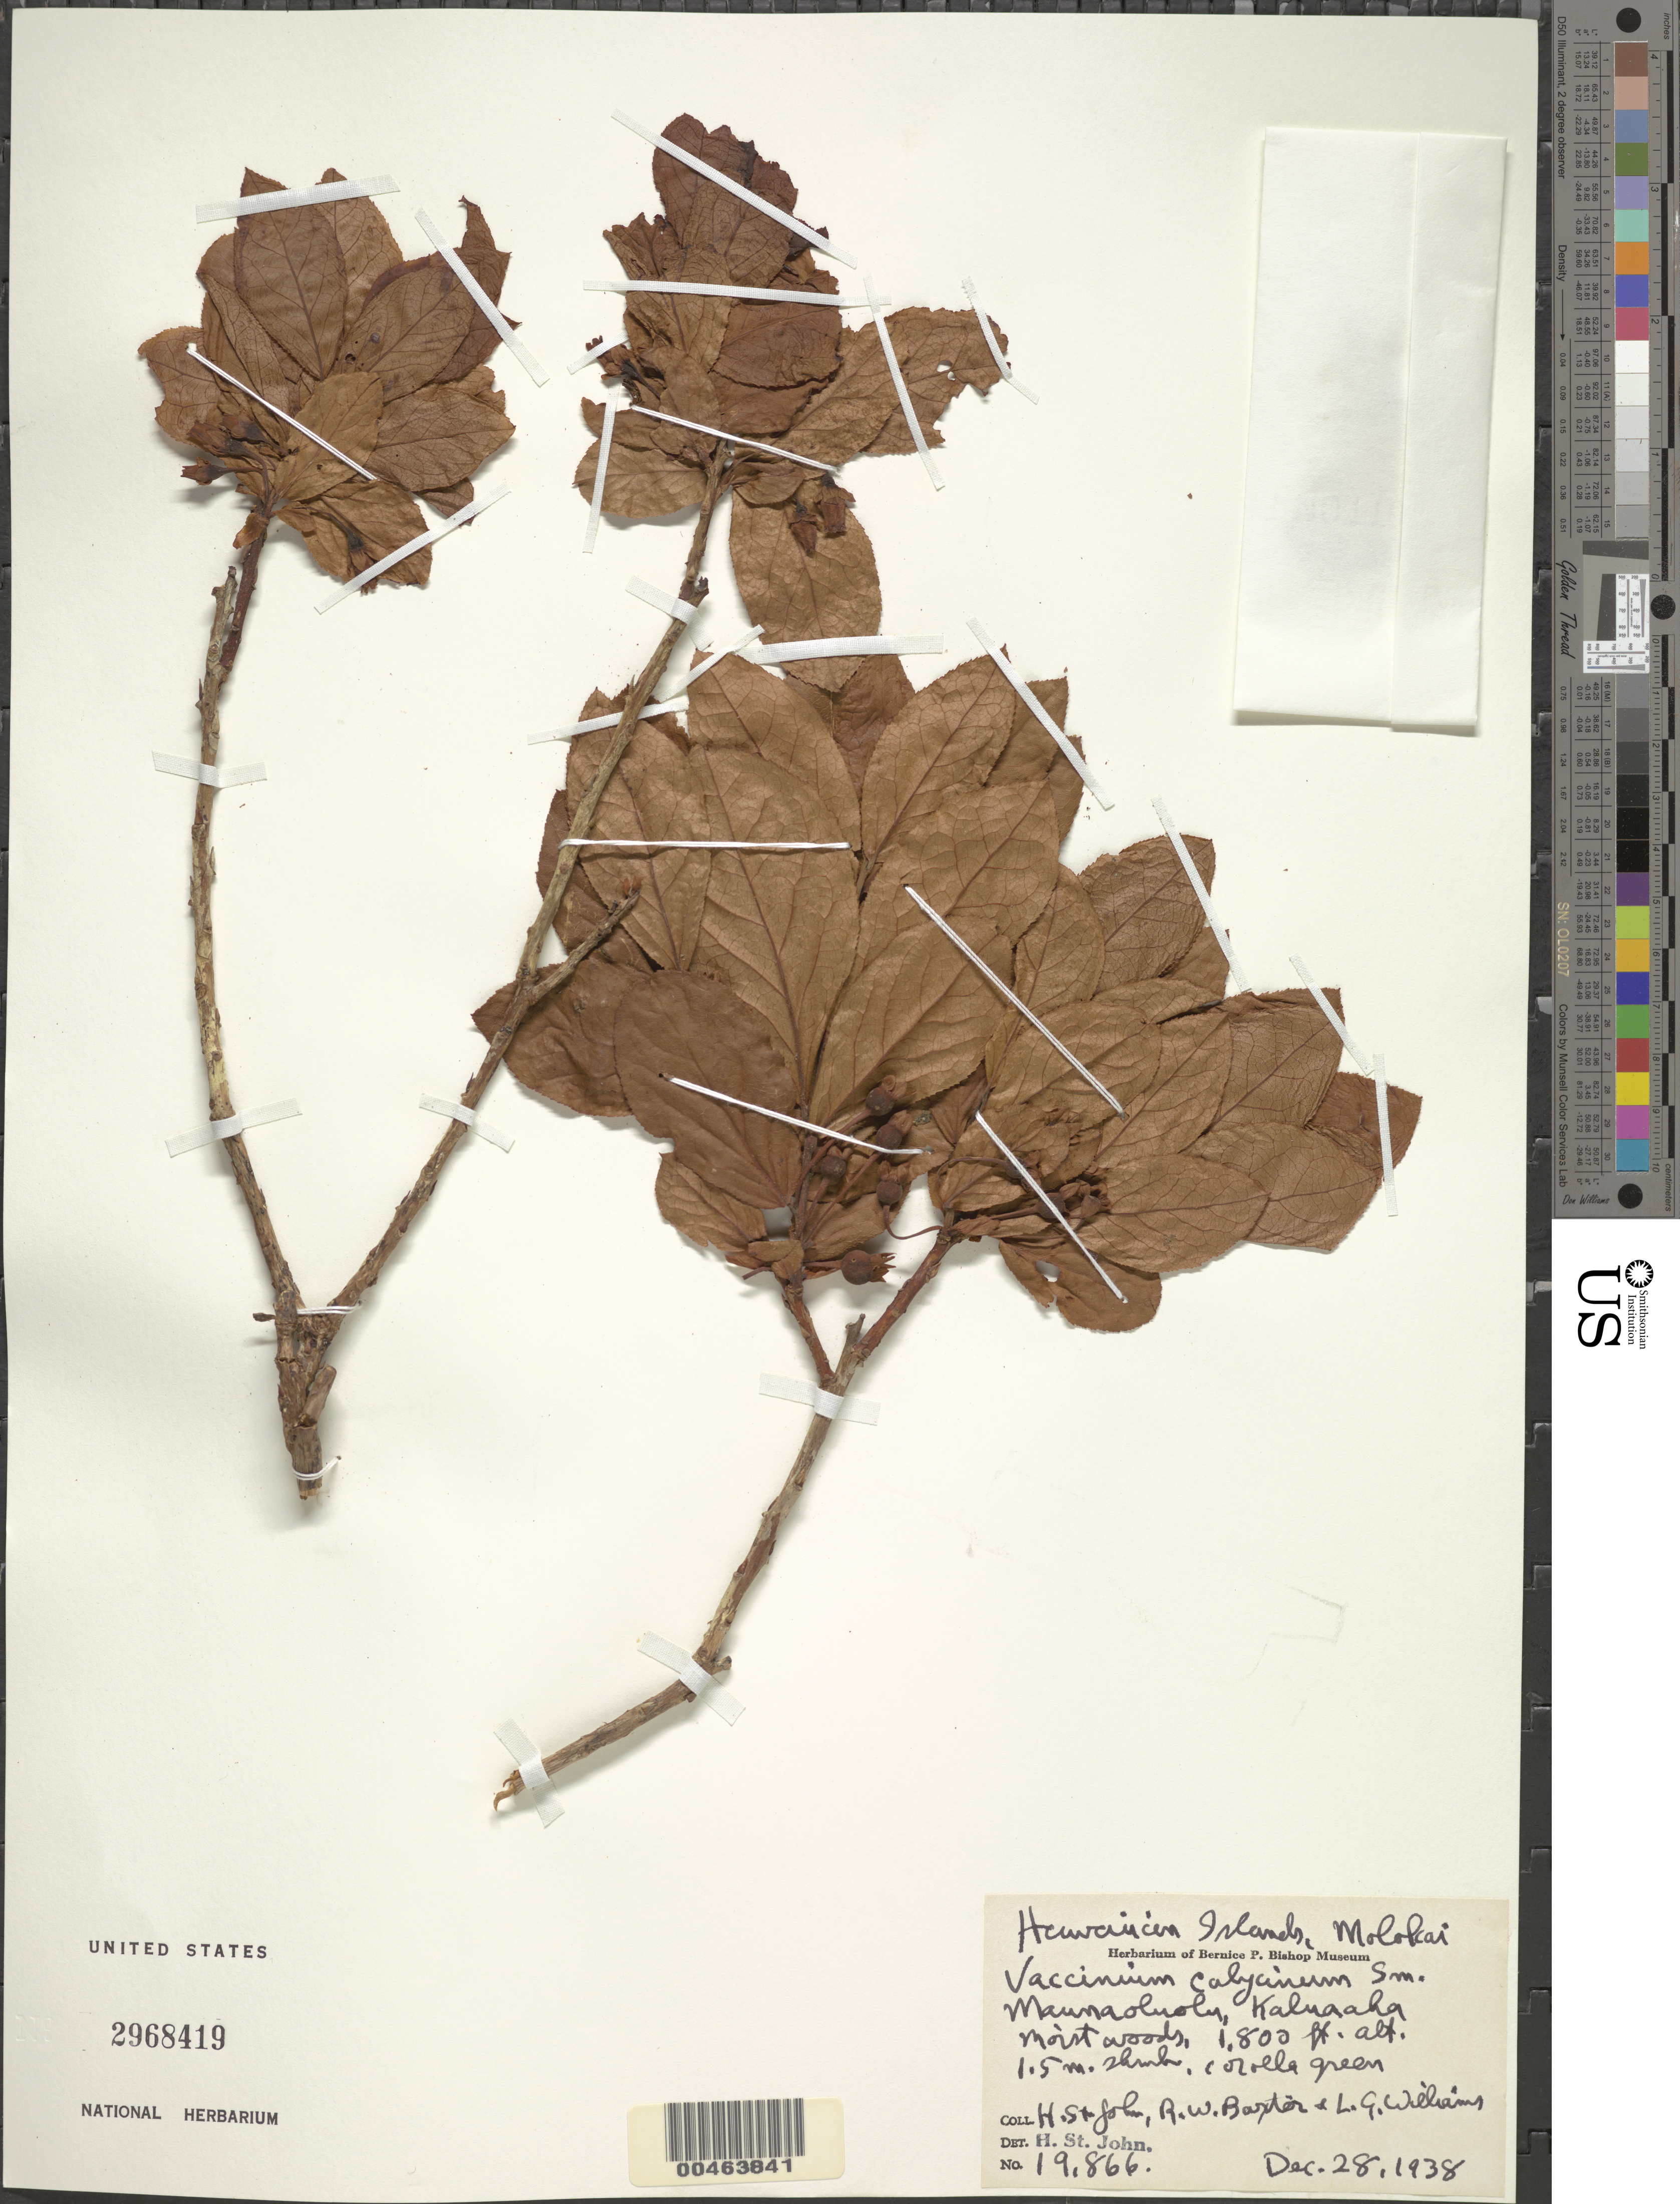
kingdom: Plantae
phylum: Tracheophyta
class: Magnoliopsida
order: Ericales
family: Ericaceae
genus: Vaccinium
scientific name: Vaccinium calycinum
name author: Sm.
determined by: St. John, H.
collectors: H. St. John, R. Baxter & L. G. Williams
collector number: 19866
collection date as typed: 28 Dec 1938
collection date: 1938-12-28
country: United States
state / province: Hawaii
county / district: Maui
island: Moloka'i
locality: Maunaoluolu, Kaluaaha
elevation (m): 549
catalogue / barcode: US 2968419